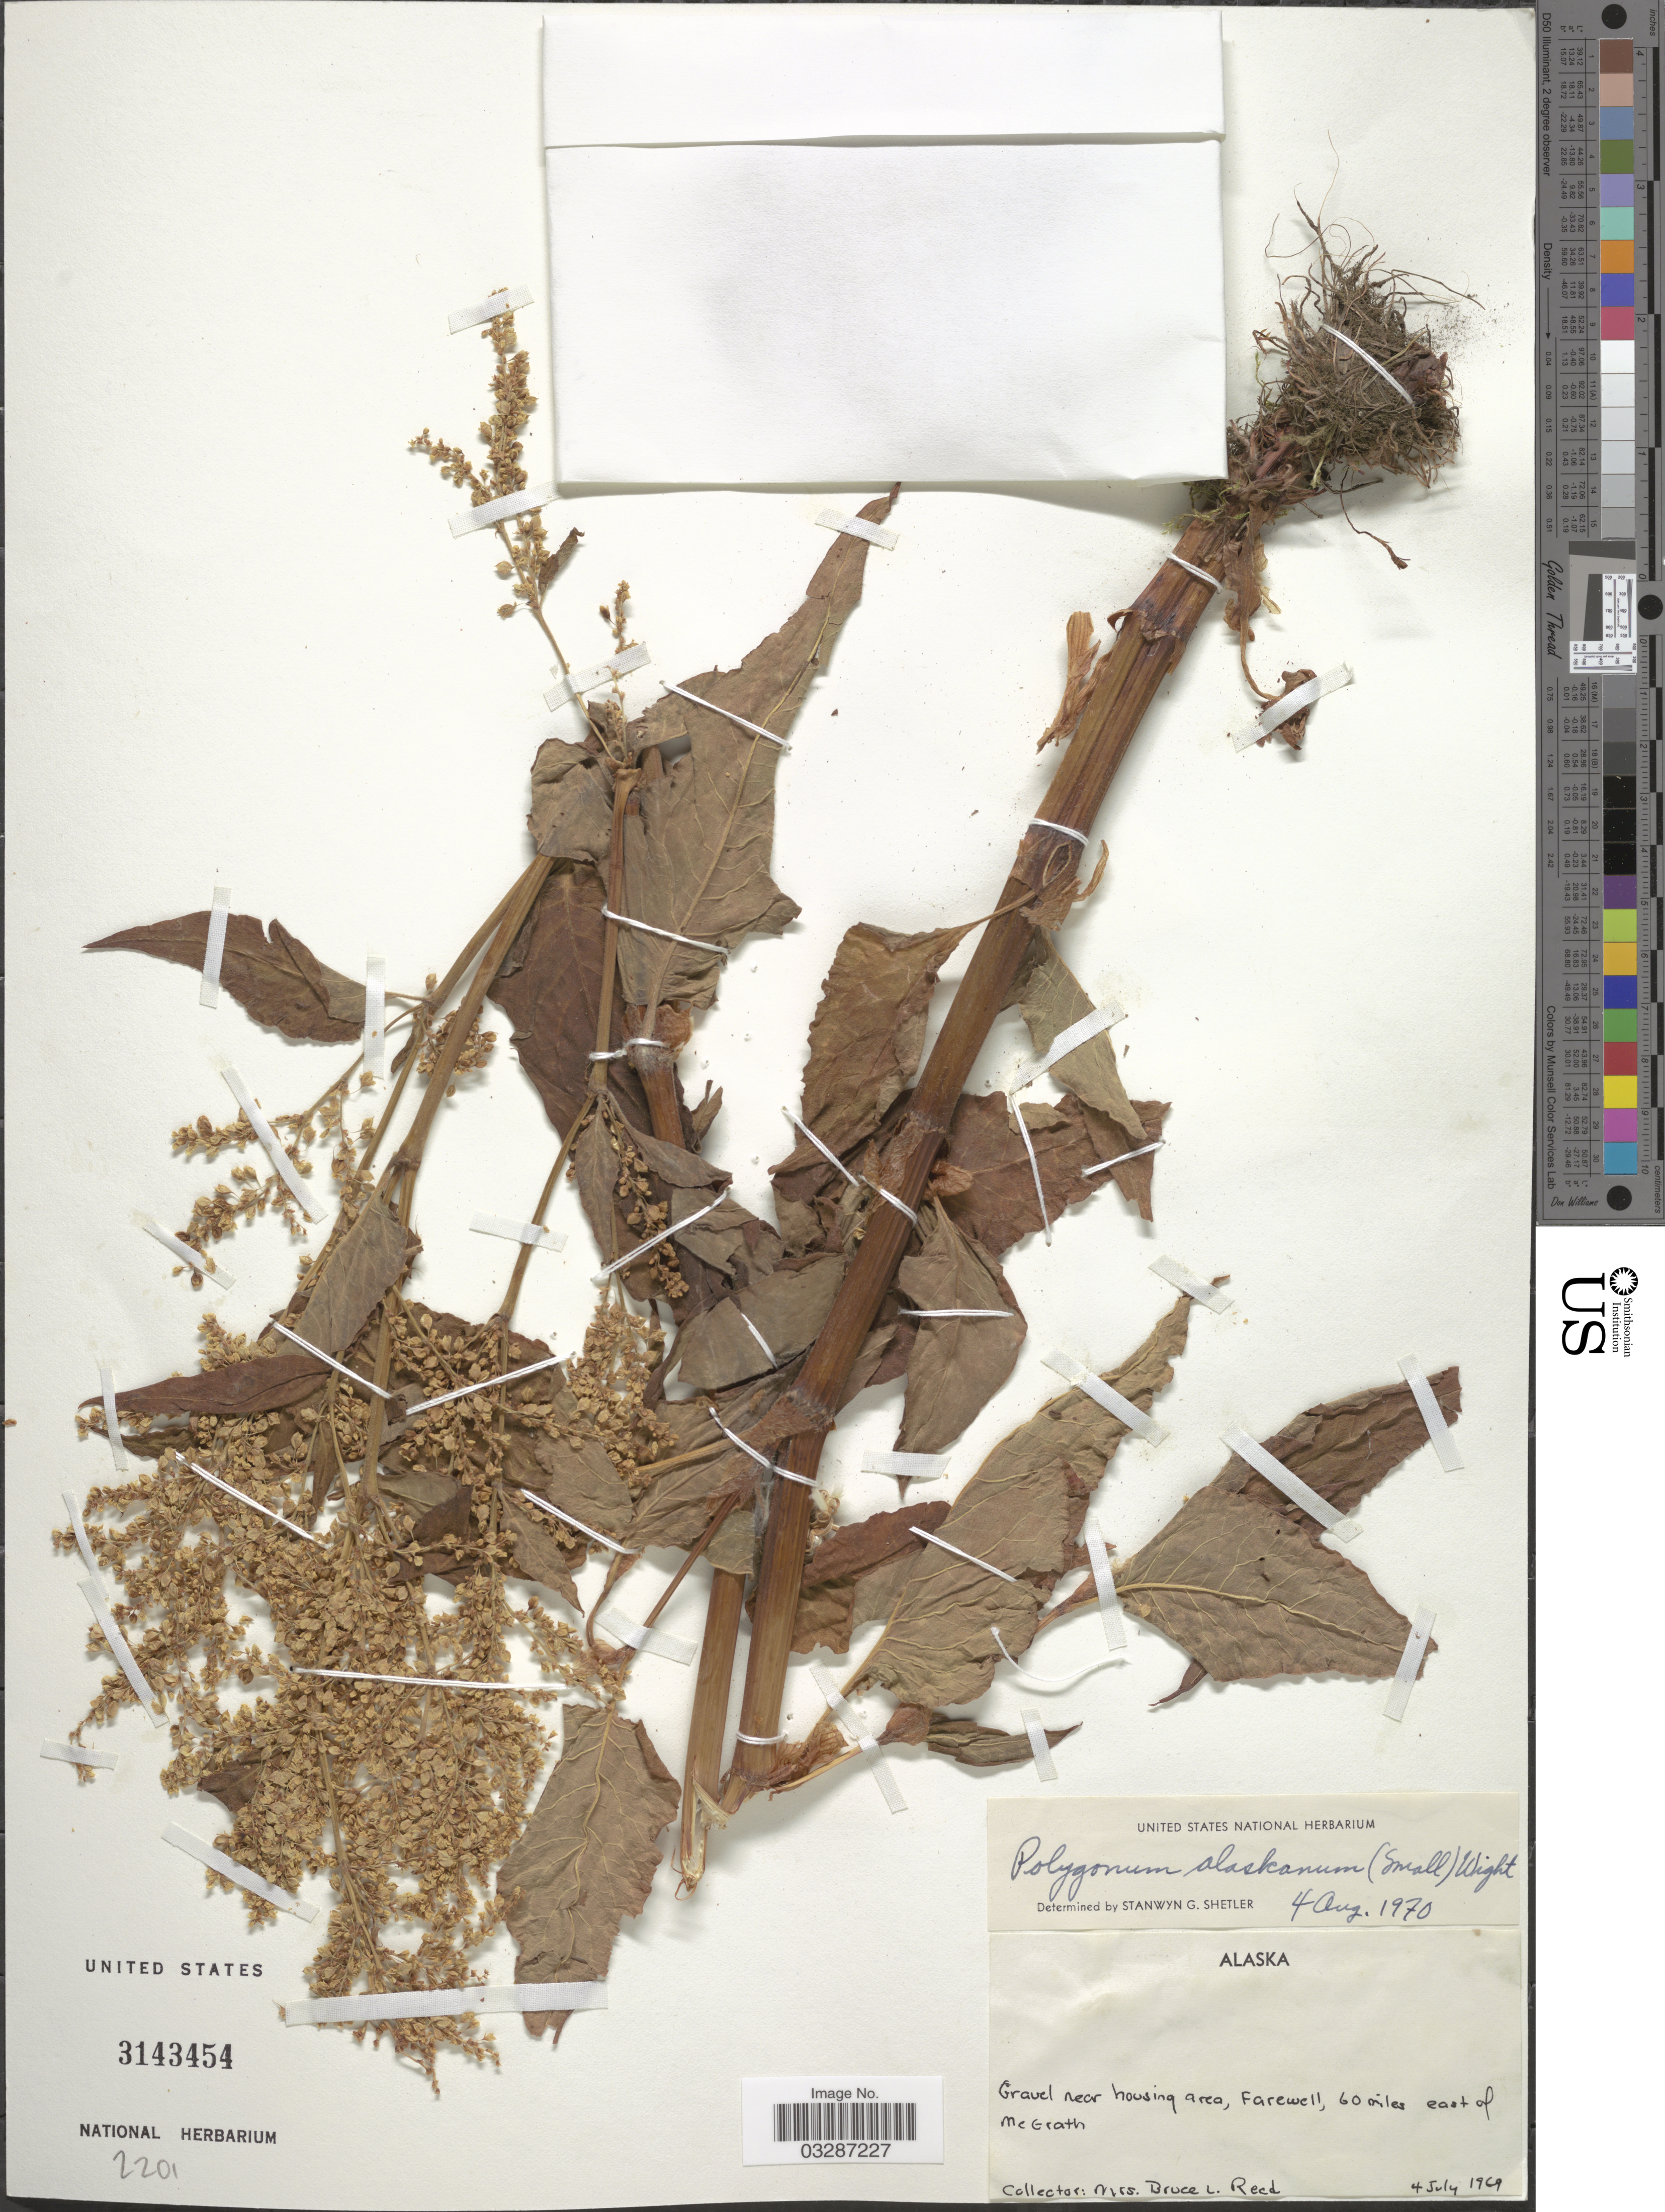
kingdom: Plantae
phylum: Tracheophyta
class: Magnoliopsida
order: Caryophyllales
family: Polygonaceae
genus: Koenigia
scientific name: Koenigia alaskana var. alaskana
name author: (Small) T.M. Schust. & Reveal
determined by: Strong, Mark T., (BOT), Smithsonian Institution - National Museum of Natural History (UNITED STATES)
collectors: B. Reed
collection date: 1969-07-04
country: United States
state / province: Alaska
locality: Gravel near housing area, Farewell, 60 miles east of McGrath.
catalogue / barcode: US 3143454